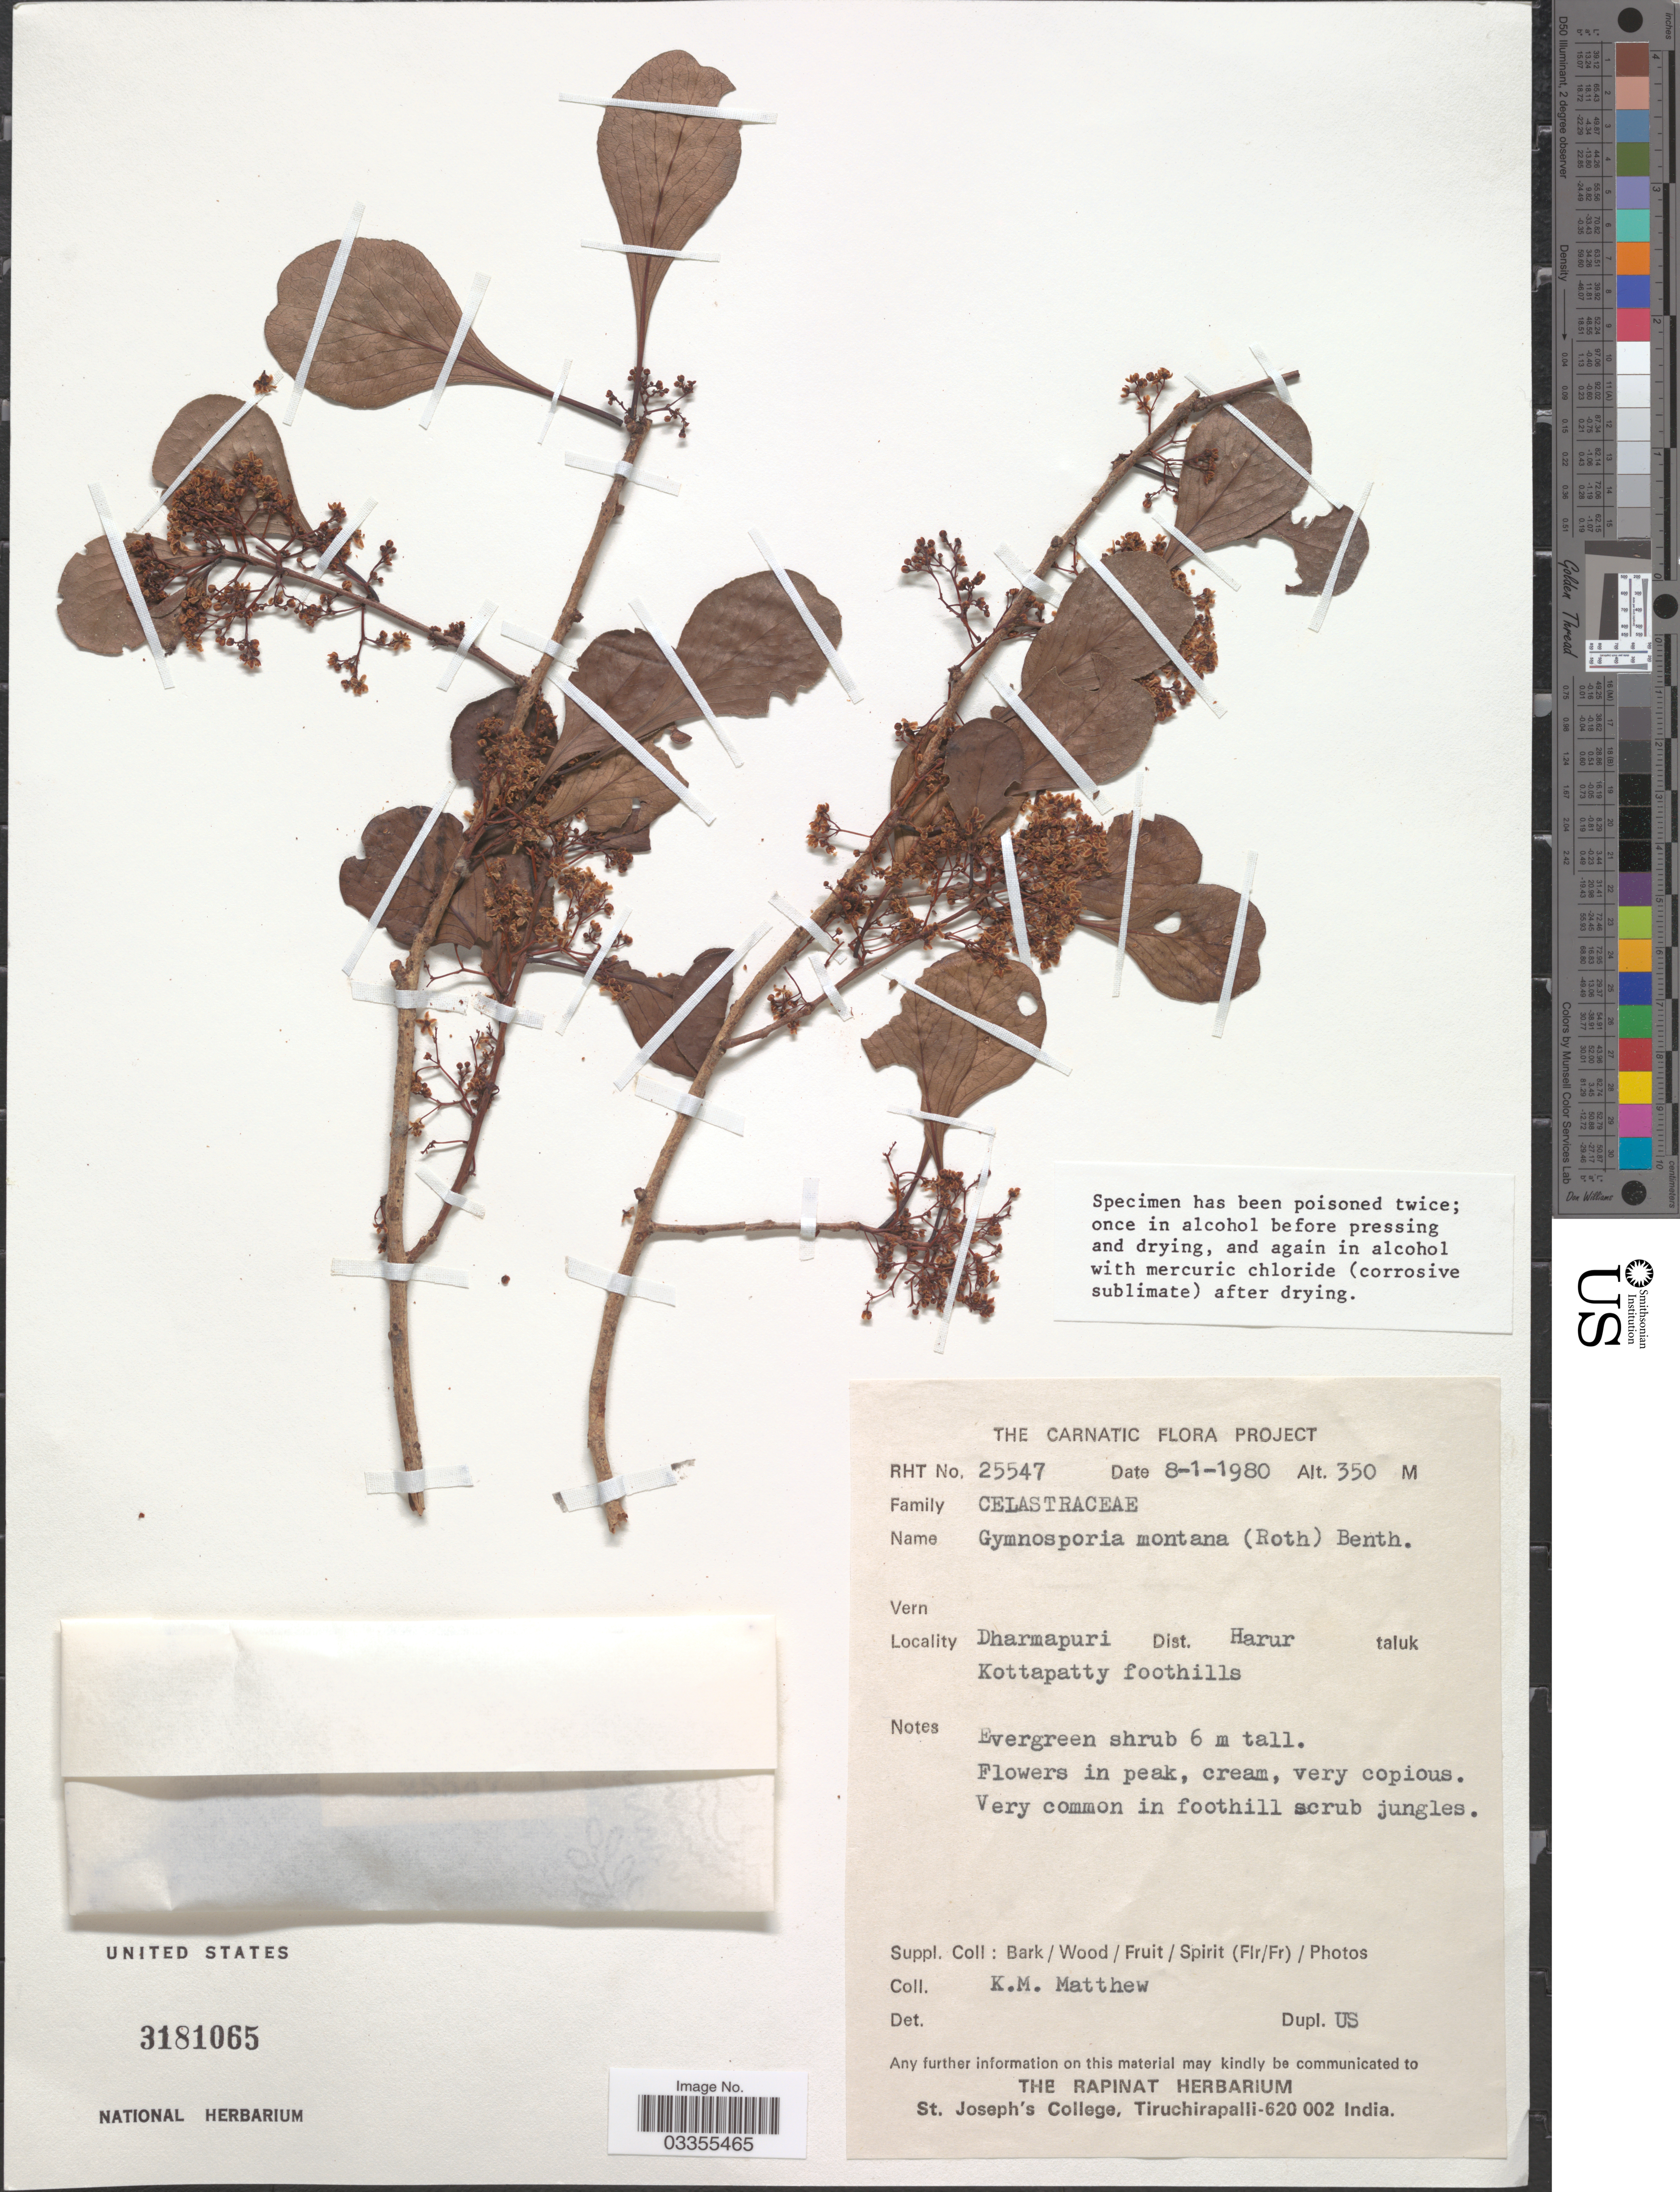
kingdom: Plantae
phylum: Tracheophyta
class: Magnoliopsida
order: Celastrales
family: Celastraceae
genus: Gymnosporia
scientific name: Gymnosporia montana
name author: (Roth) Benth.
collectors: K. M. Matthew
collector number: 25547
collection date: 1980-01-08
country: India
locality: Dharmapuri Dist. Harur taluk Kottapatty foothills.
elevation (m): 350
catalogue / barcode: US 3181065